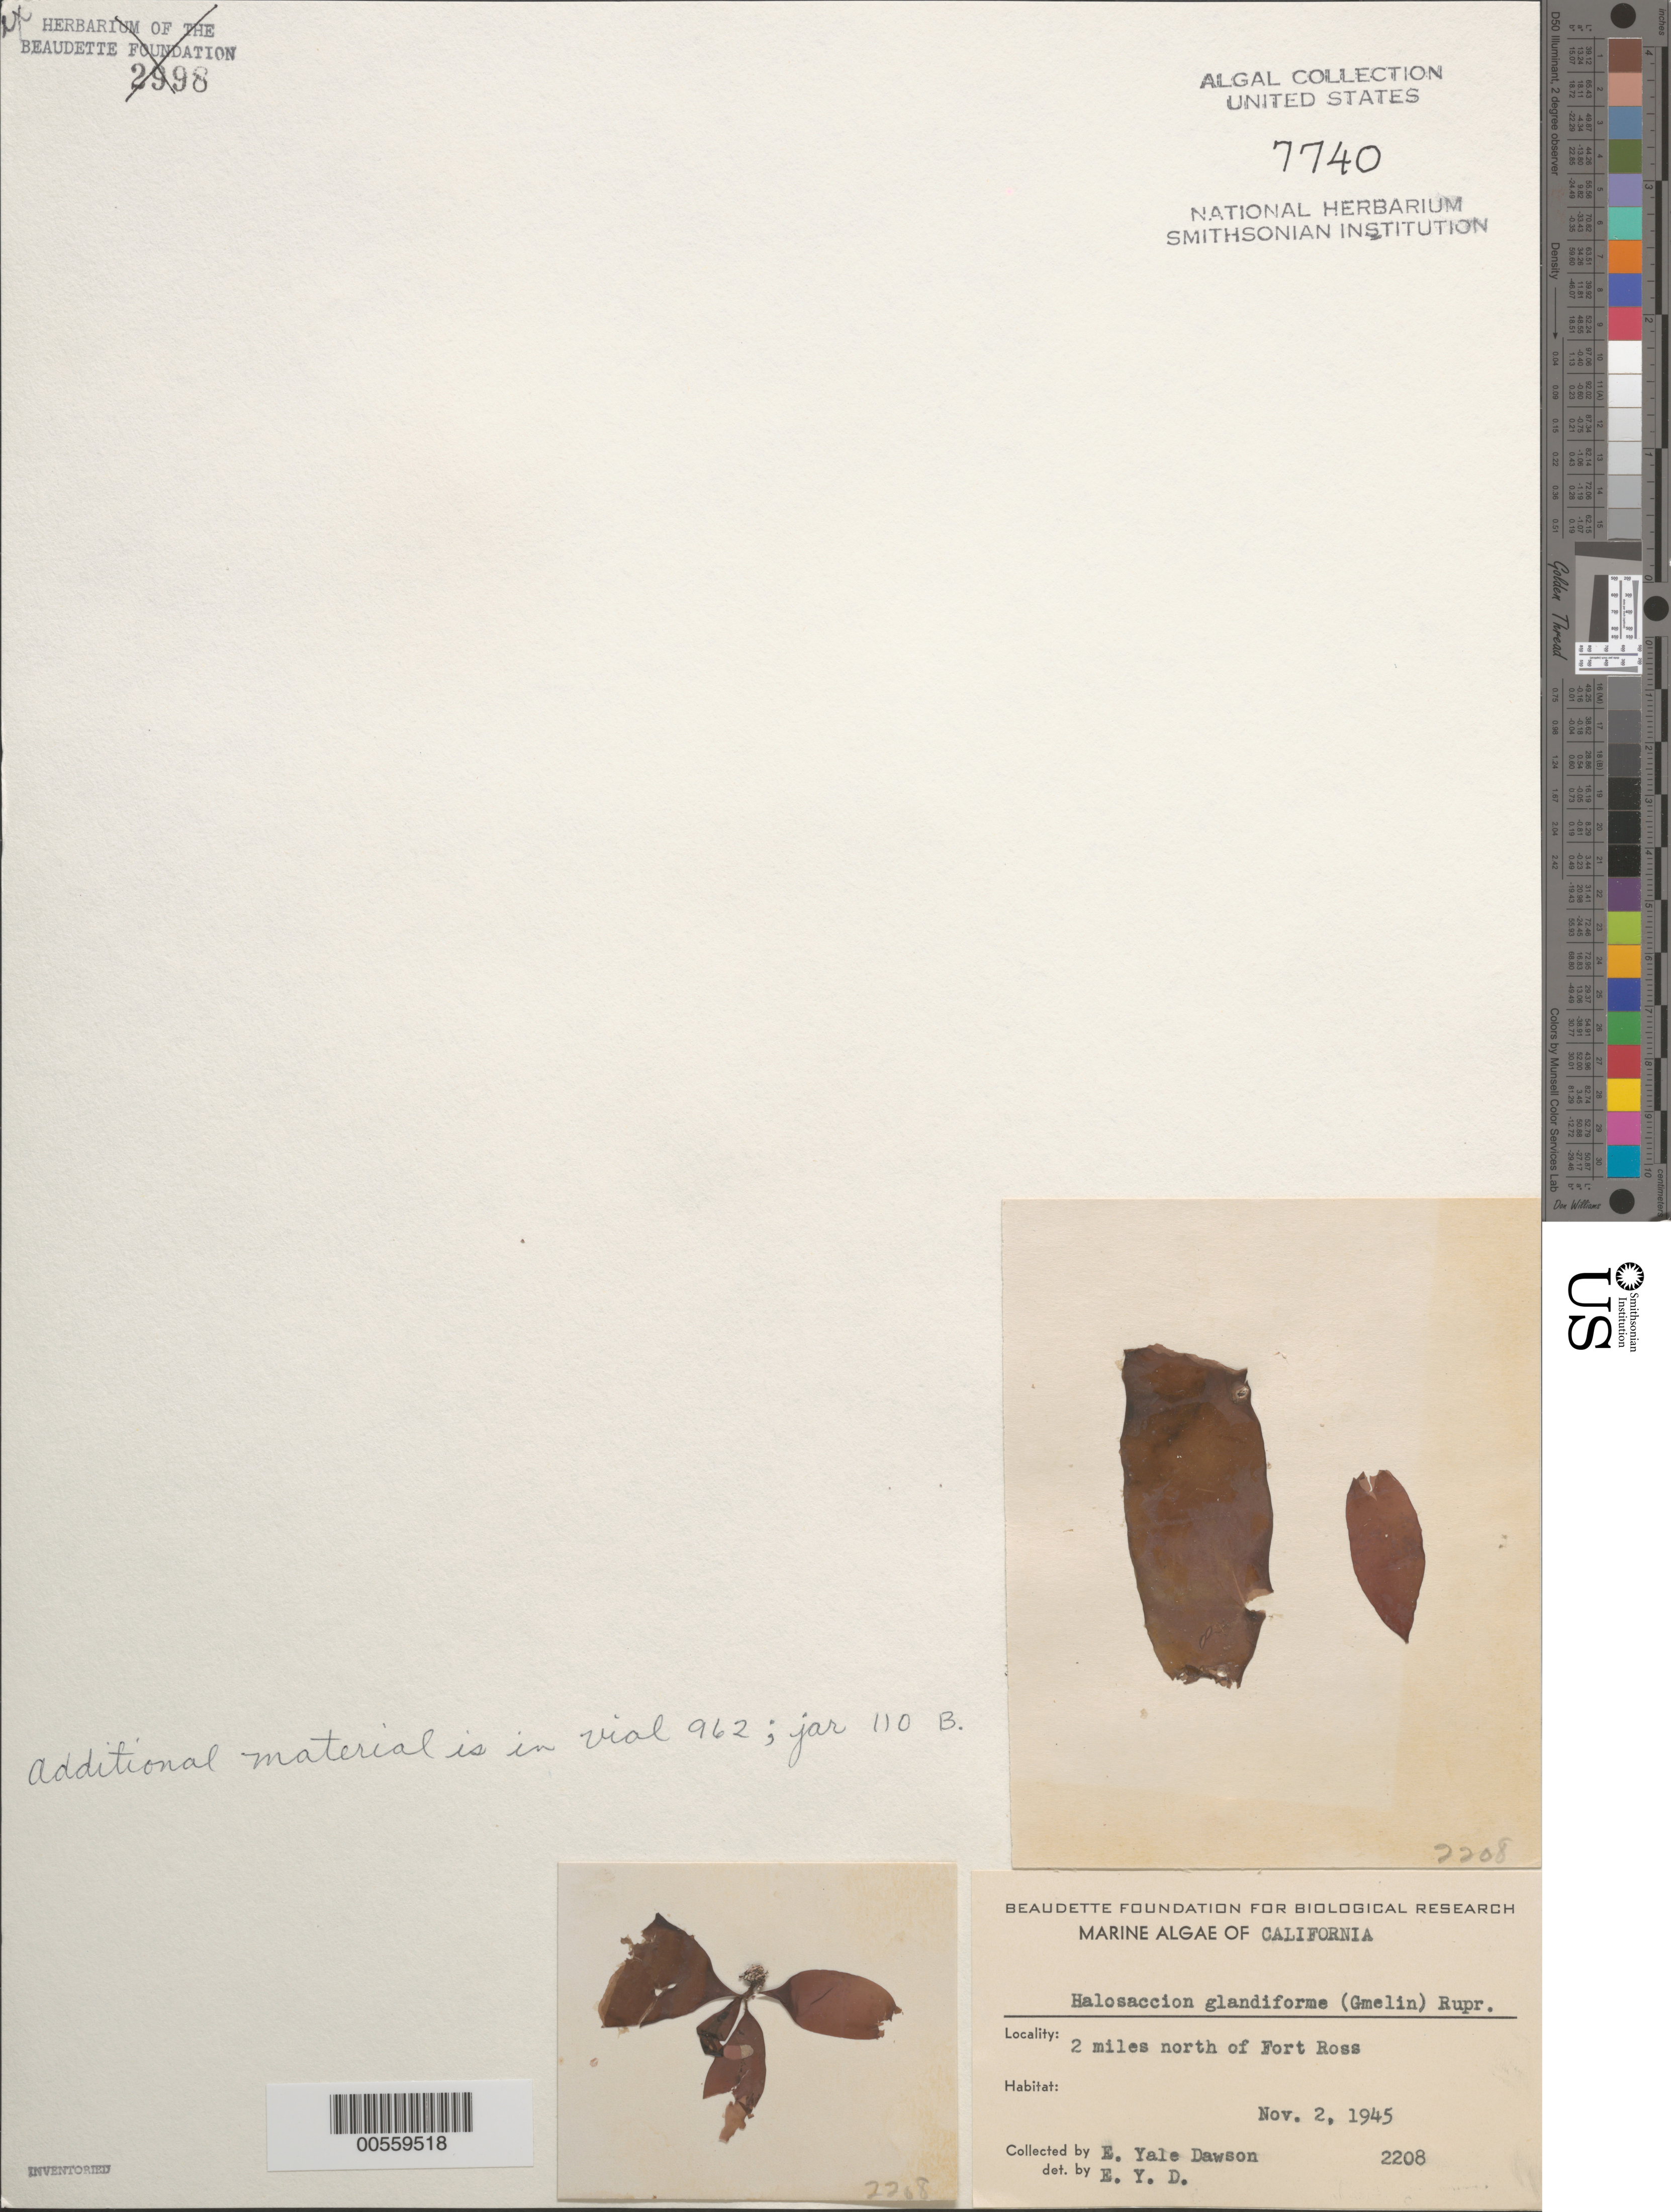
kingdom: Plantae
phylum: Rhodophyta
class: Florideophyceae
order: Palmariales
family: Palmariaceae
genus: Halosaccion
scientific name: Halosaccion glandiforme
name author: (S.G. Gmel.) Rupr.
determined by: Dawson, E. Y.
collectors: E. Y. Dawson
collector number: EYD 2208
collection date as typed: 02 Nov 1945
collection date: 1945-11-02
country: United States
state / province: California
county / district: Sonoma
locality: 2 miles north of Fort Ross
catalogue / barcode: US 7740